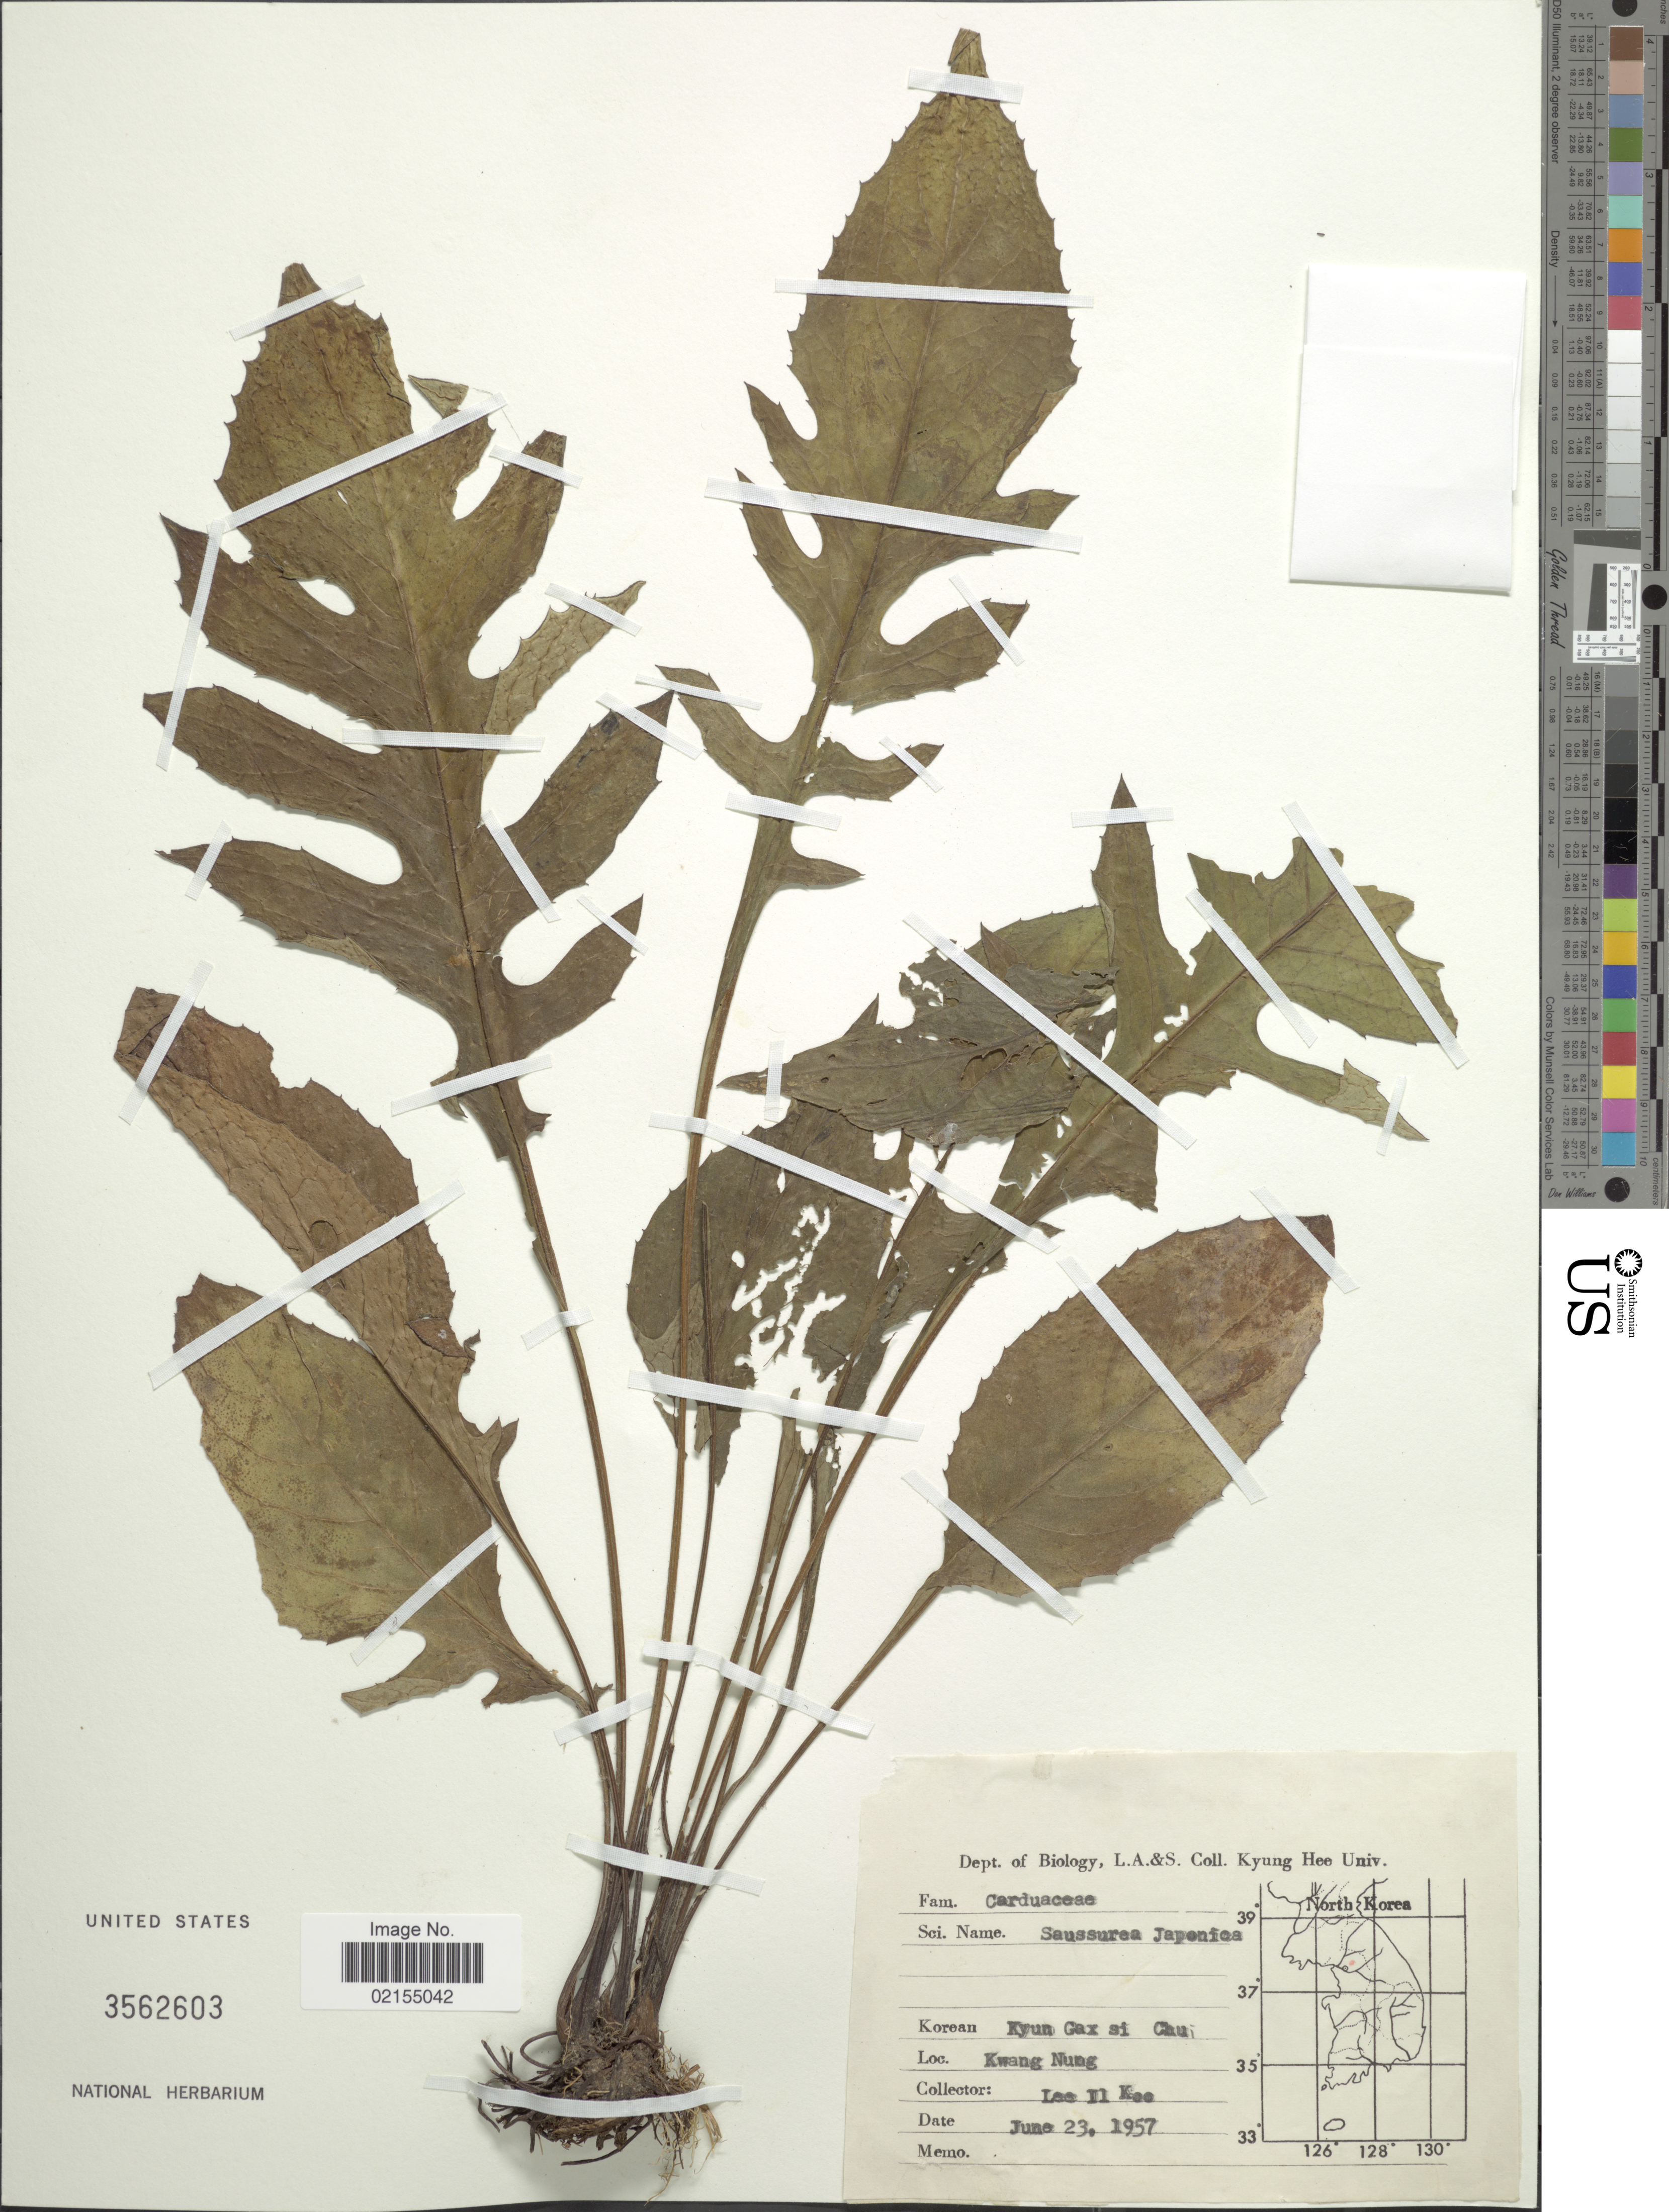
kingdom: Plantae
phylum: Tracheophyta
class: Magnoliopsida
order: Asterales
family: Asteraceae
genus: Saussurea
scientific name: Saussurea japonica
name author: (Thunb.) DC.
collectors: Il-Ko Lee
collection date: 1957-06-23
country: South Korea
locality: Korean, Kwang Nung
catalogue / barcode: US 3562603